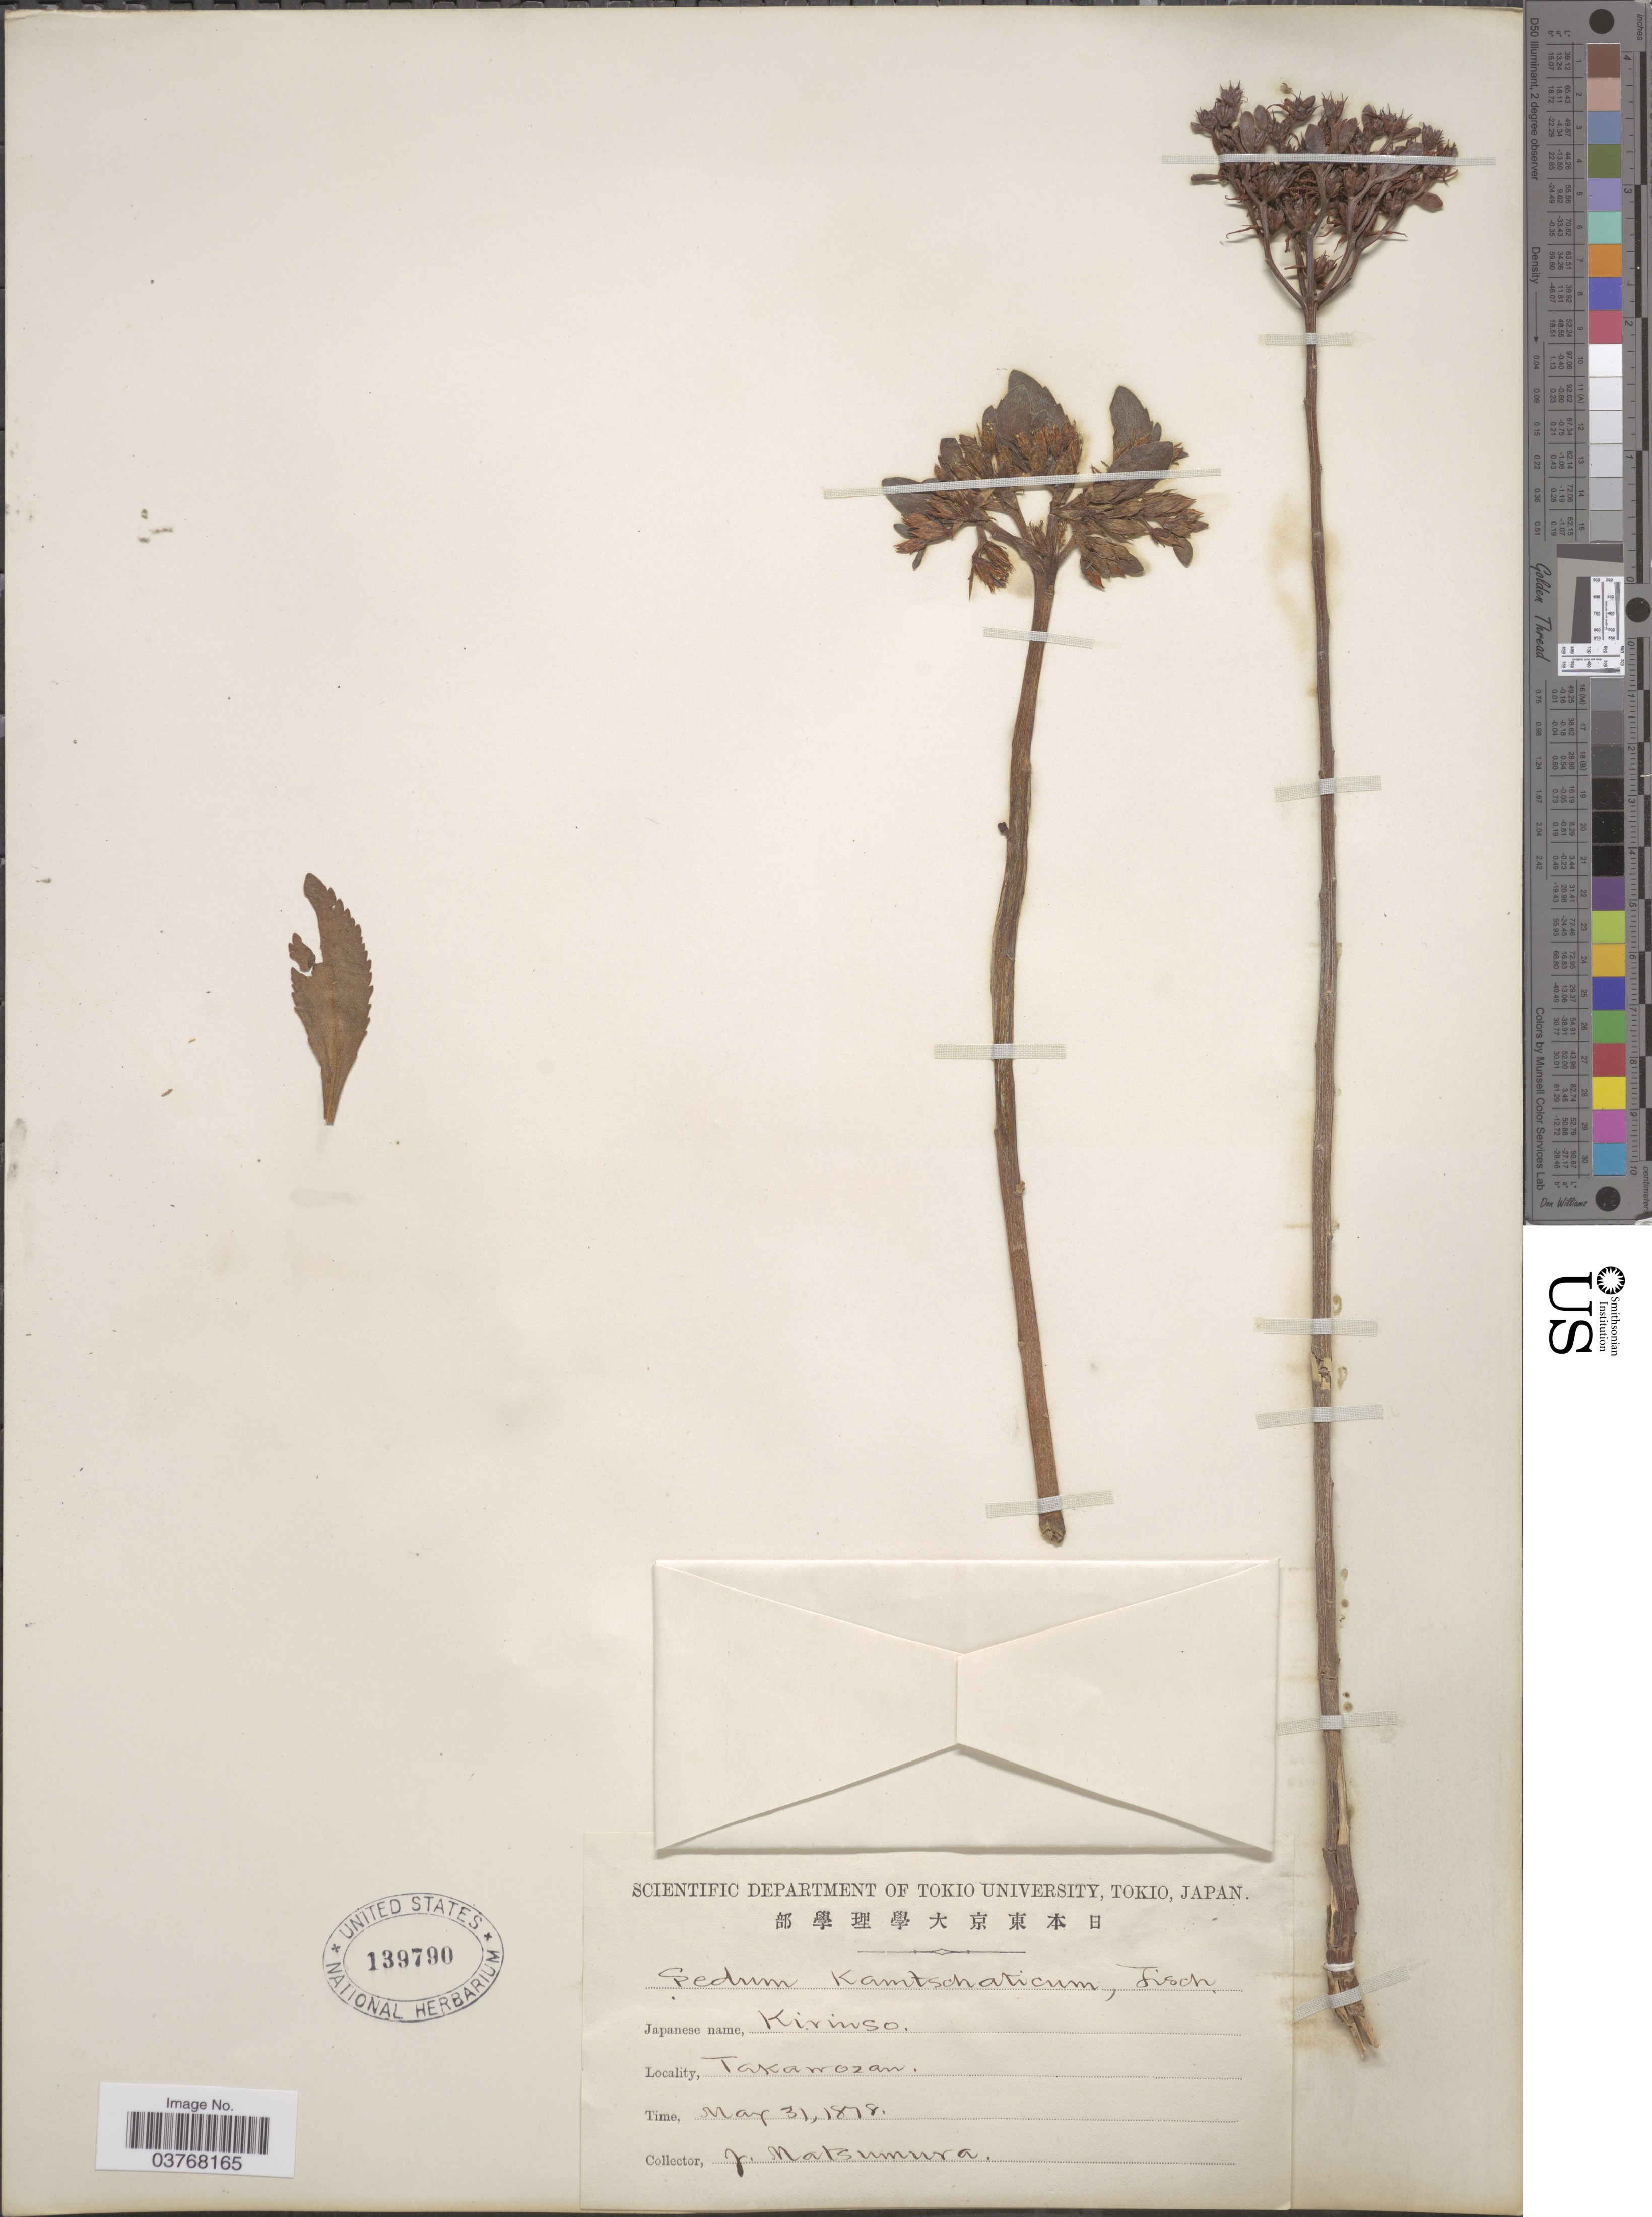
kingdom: Plantae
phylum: Tracheophyta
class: Magnoliopsida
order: Saxifragales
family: Crassulaceae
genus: Sedum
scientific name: Sedum kamtschaticum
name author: Fisch. & C.A. Mey.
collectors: J. Matsumura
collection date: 1878-03-31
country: Japan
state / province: Tokyo, Federal City of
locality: Takanozan.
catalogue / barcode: US 139790